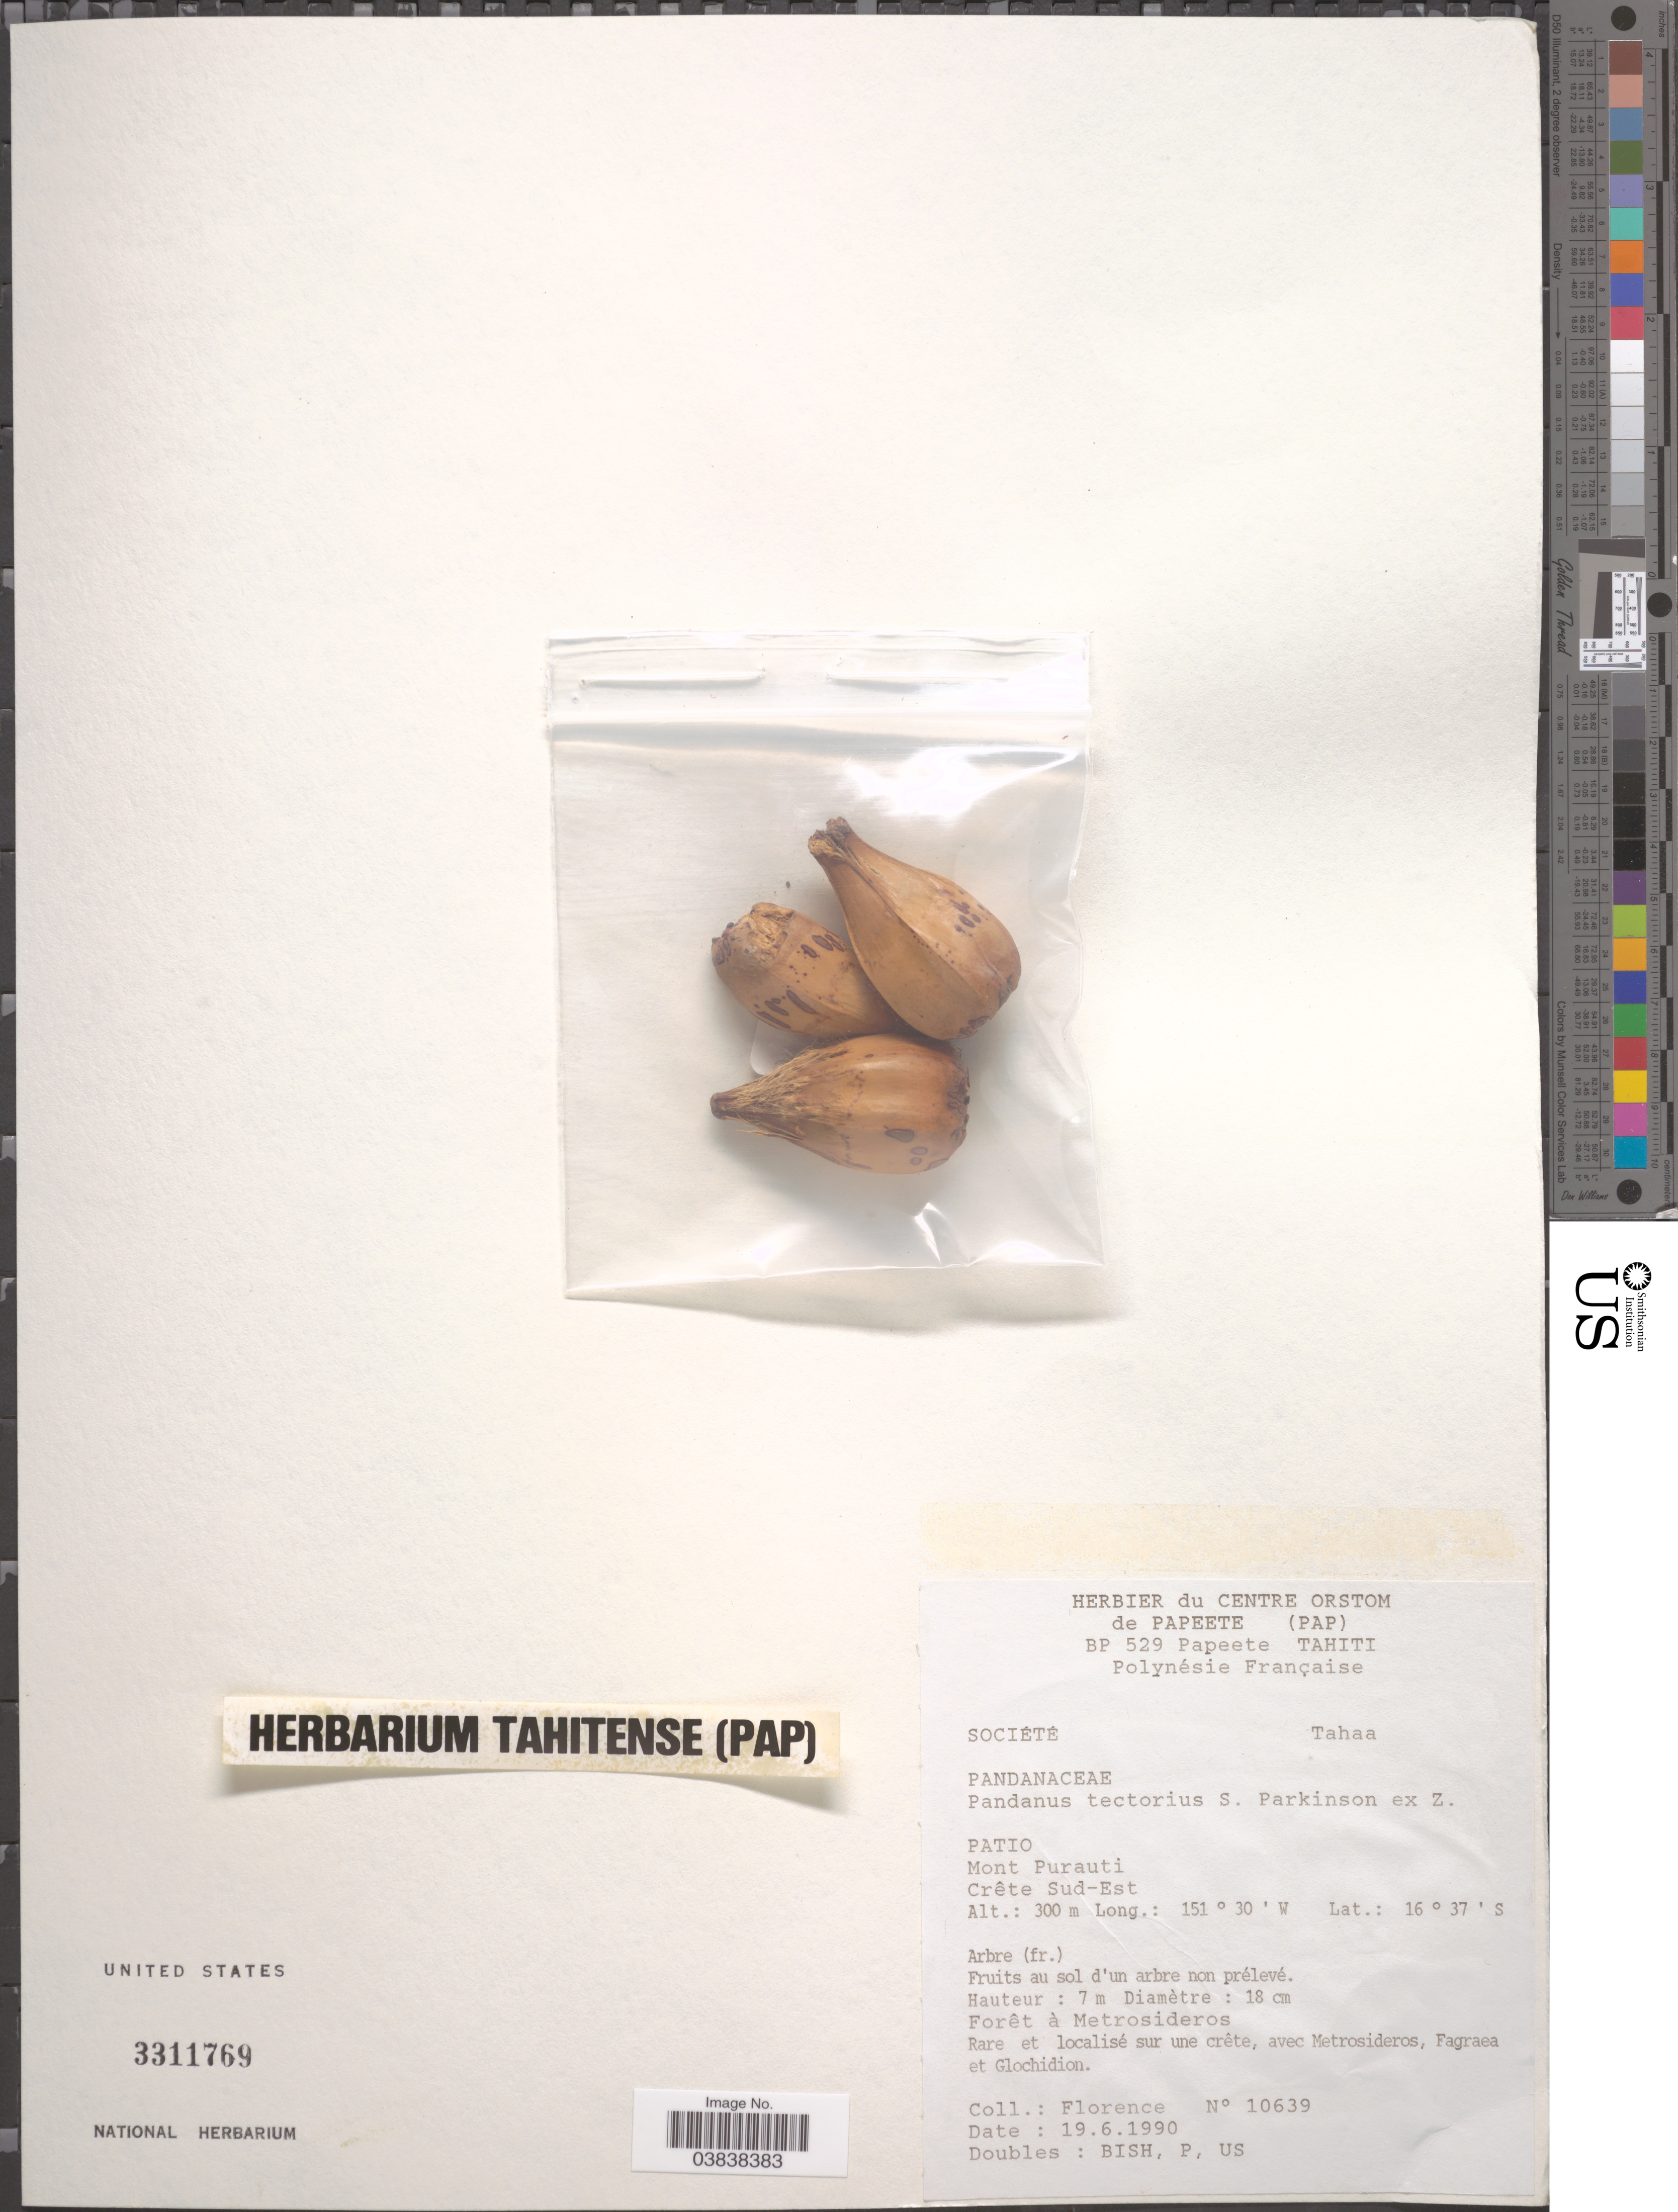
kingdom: Plantae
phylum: Tracheophyta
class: Liliopsida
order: Pandanales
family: Pandanaceae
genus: Pandanus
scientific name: Pandanus tectorius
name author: Parkinson ex DuRoi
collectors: -. Florence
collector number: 10639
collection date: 1990-06-19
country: French Polynesia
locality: Societe. Tahaa. Patio. Mont Purauti. Crête Sud-Est.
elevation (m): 300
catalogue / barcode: US 3311769